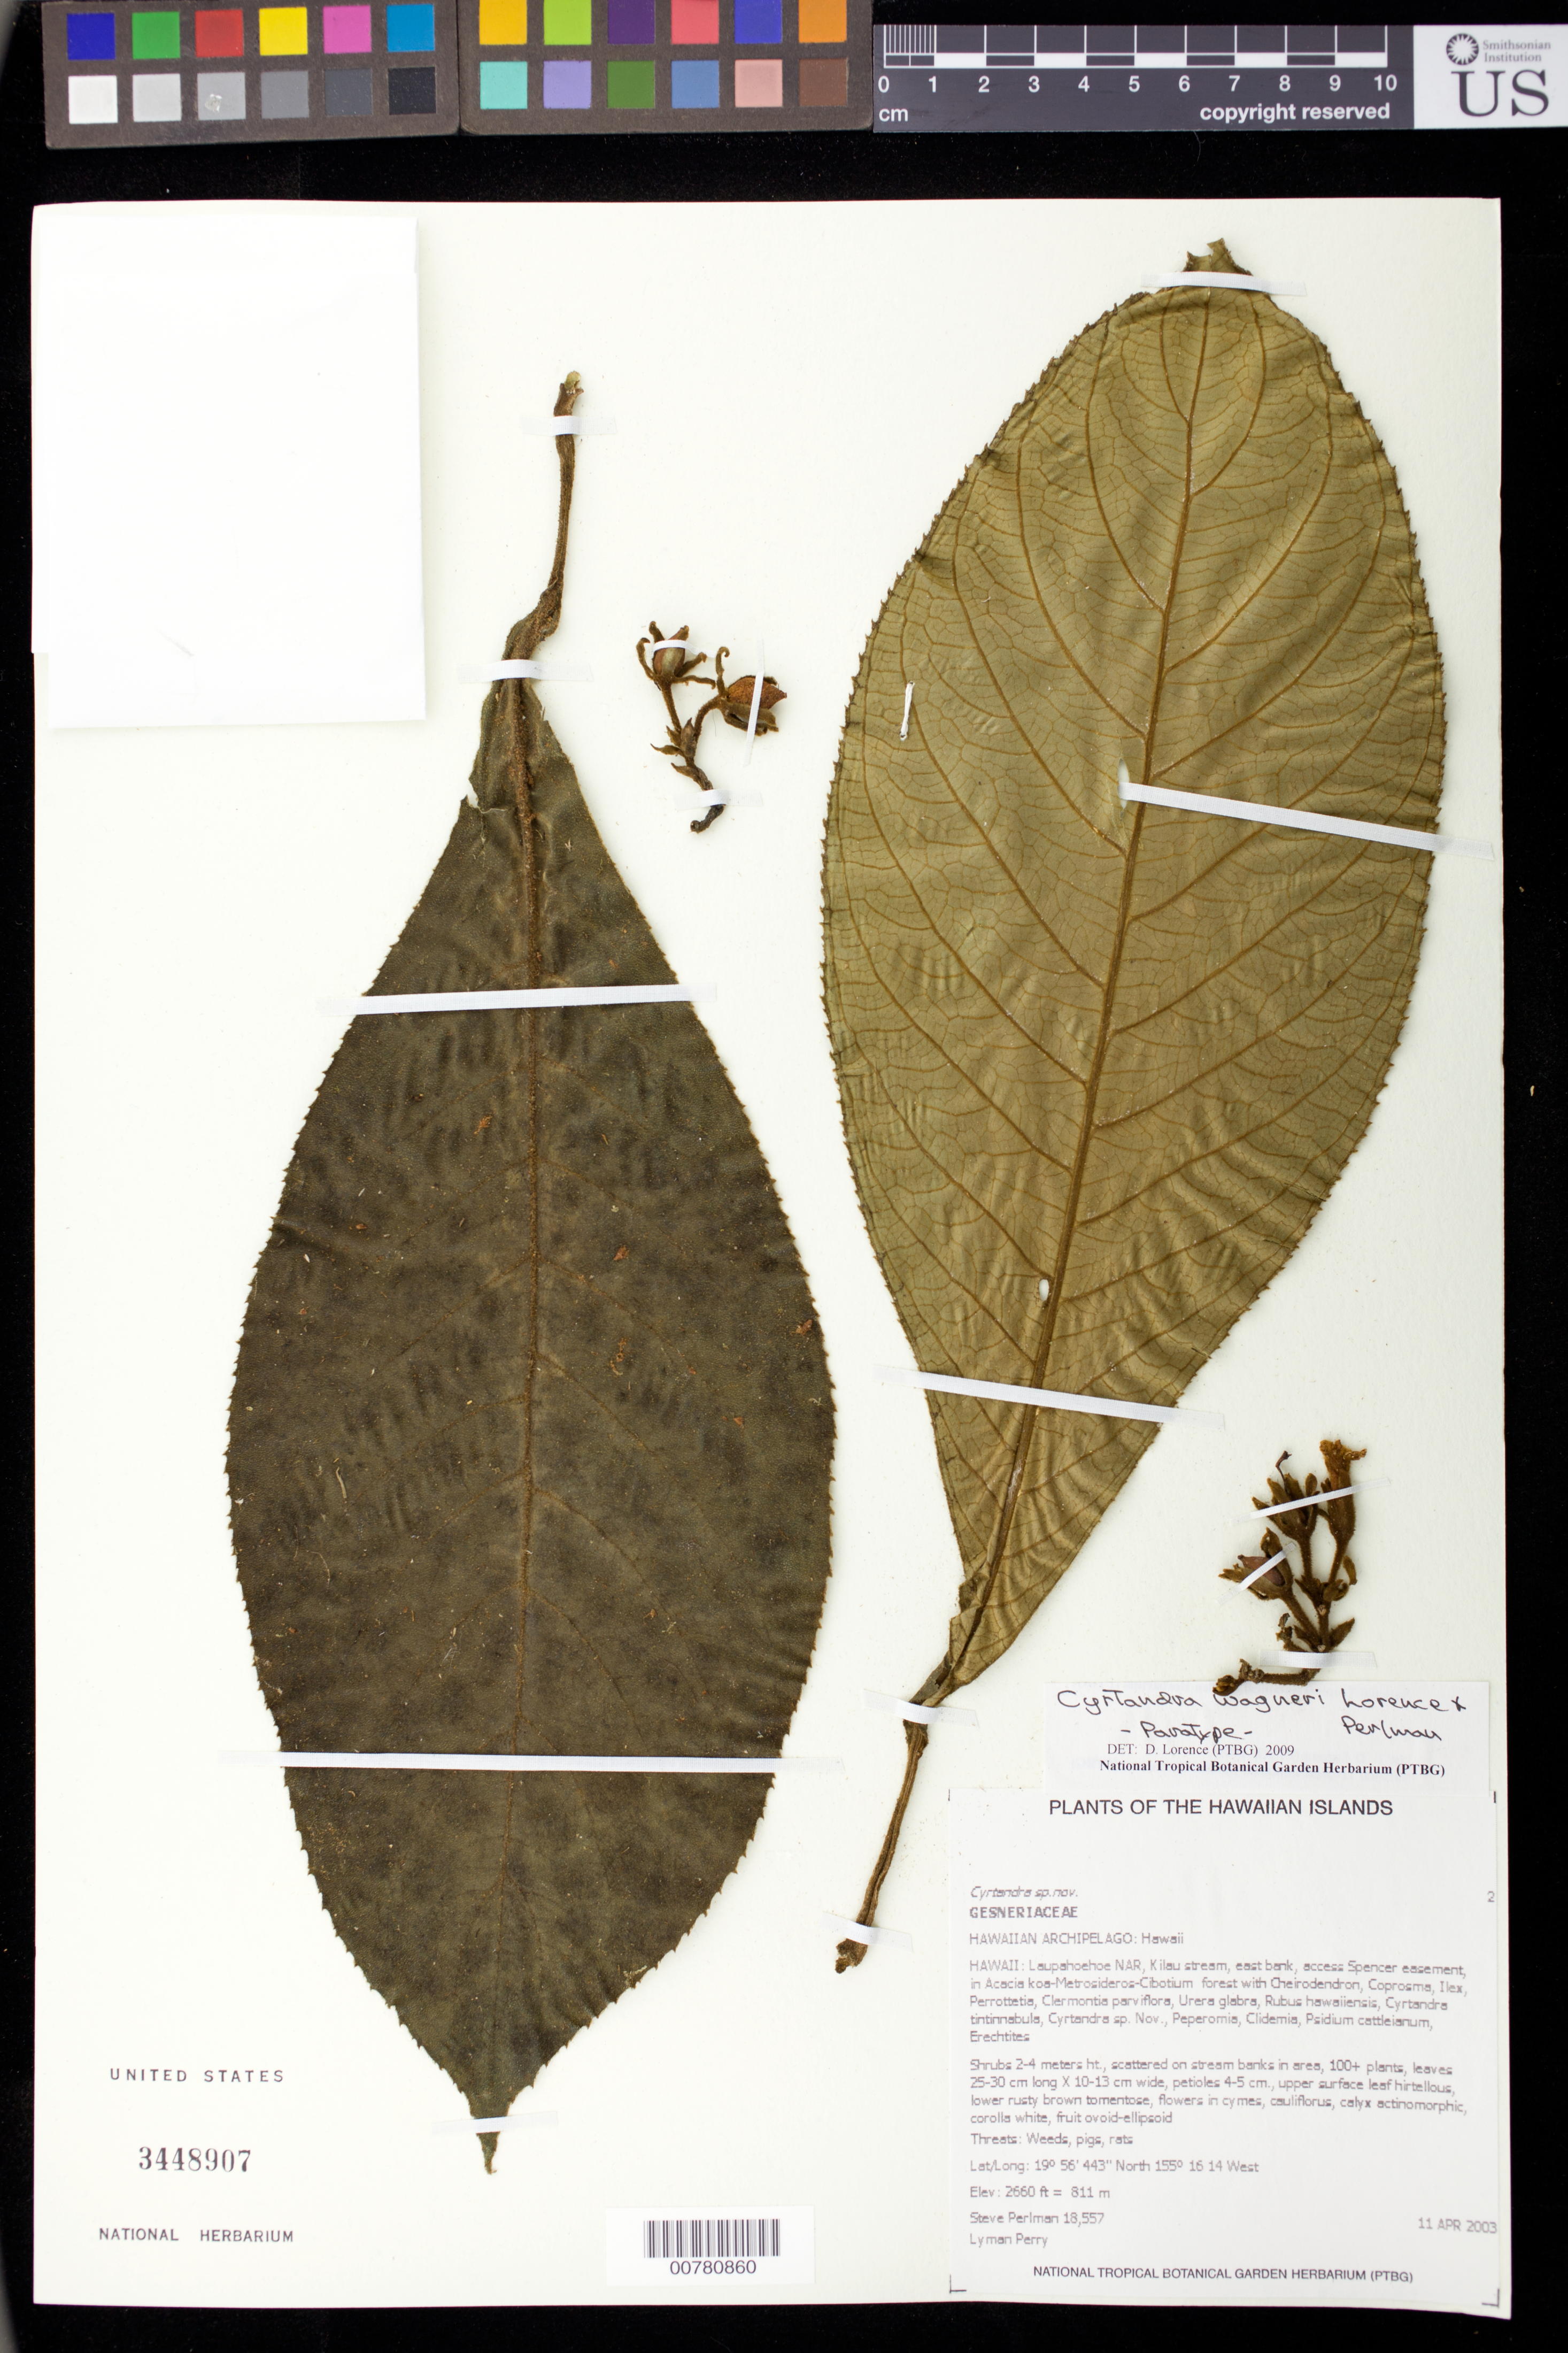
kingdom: Plantae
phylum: Tracheophyta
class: Magnoliopsida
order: Lamiales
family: Gesneriaceae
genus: Cyrtandra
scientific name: Cyrtandra wagneri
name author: Lorence & Perlman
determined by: Lorence, David H., (PTBG), National Tropical Botanical Garden (UNITED STATES)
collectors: S. P. Perlman & L. Perry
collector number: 18557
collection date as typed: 11 Apr 2003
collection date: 2003-04-11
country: United States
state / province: Hawaii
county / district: Hawaii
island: Hawaii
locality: Laupahoehoe NAR, Kilau stream, east bank, access Spencer easement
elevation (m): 811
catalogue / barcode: US 3448907